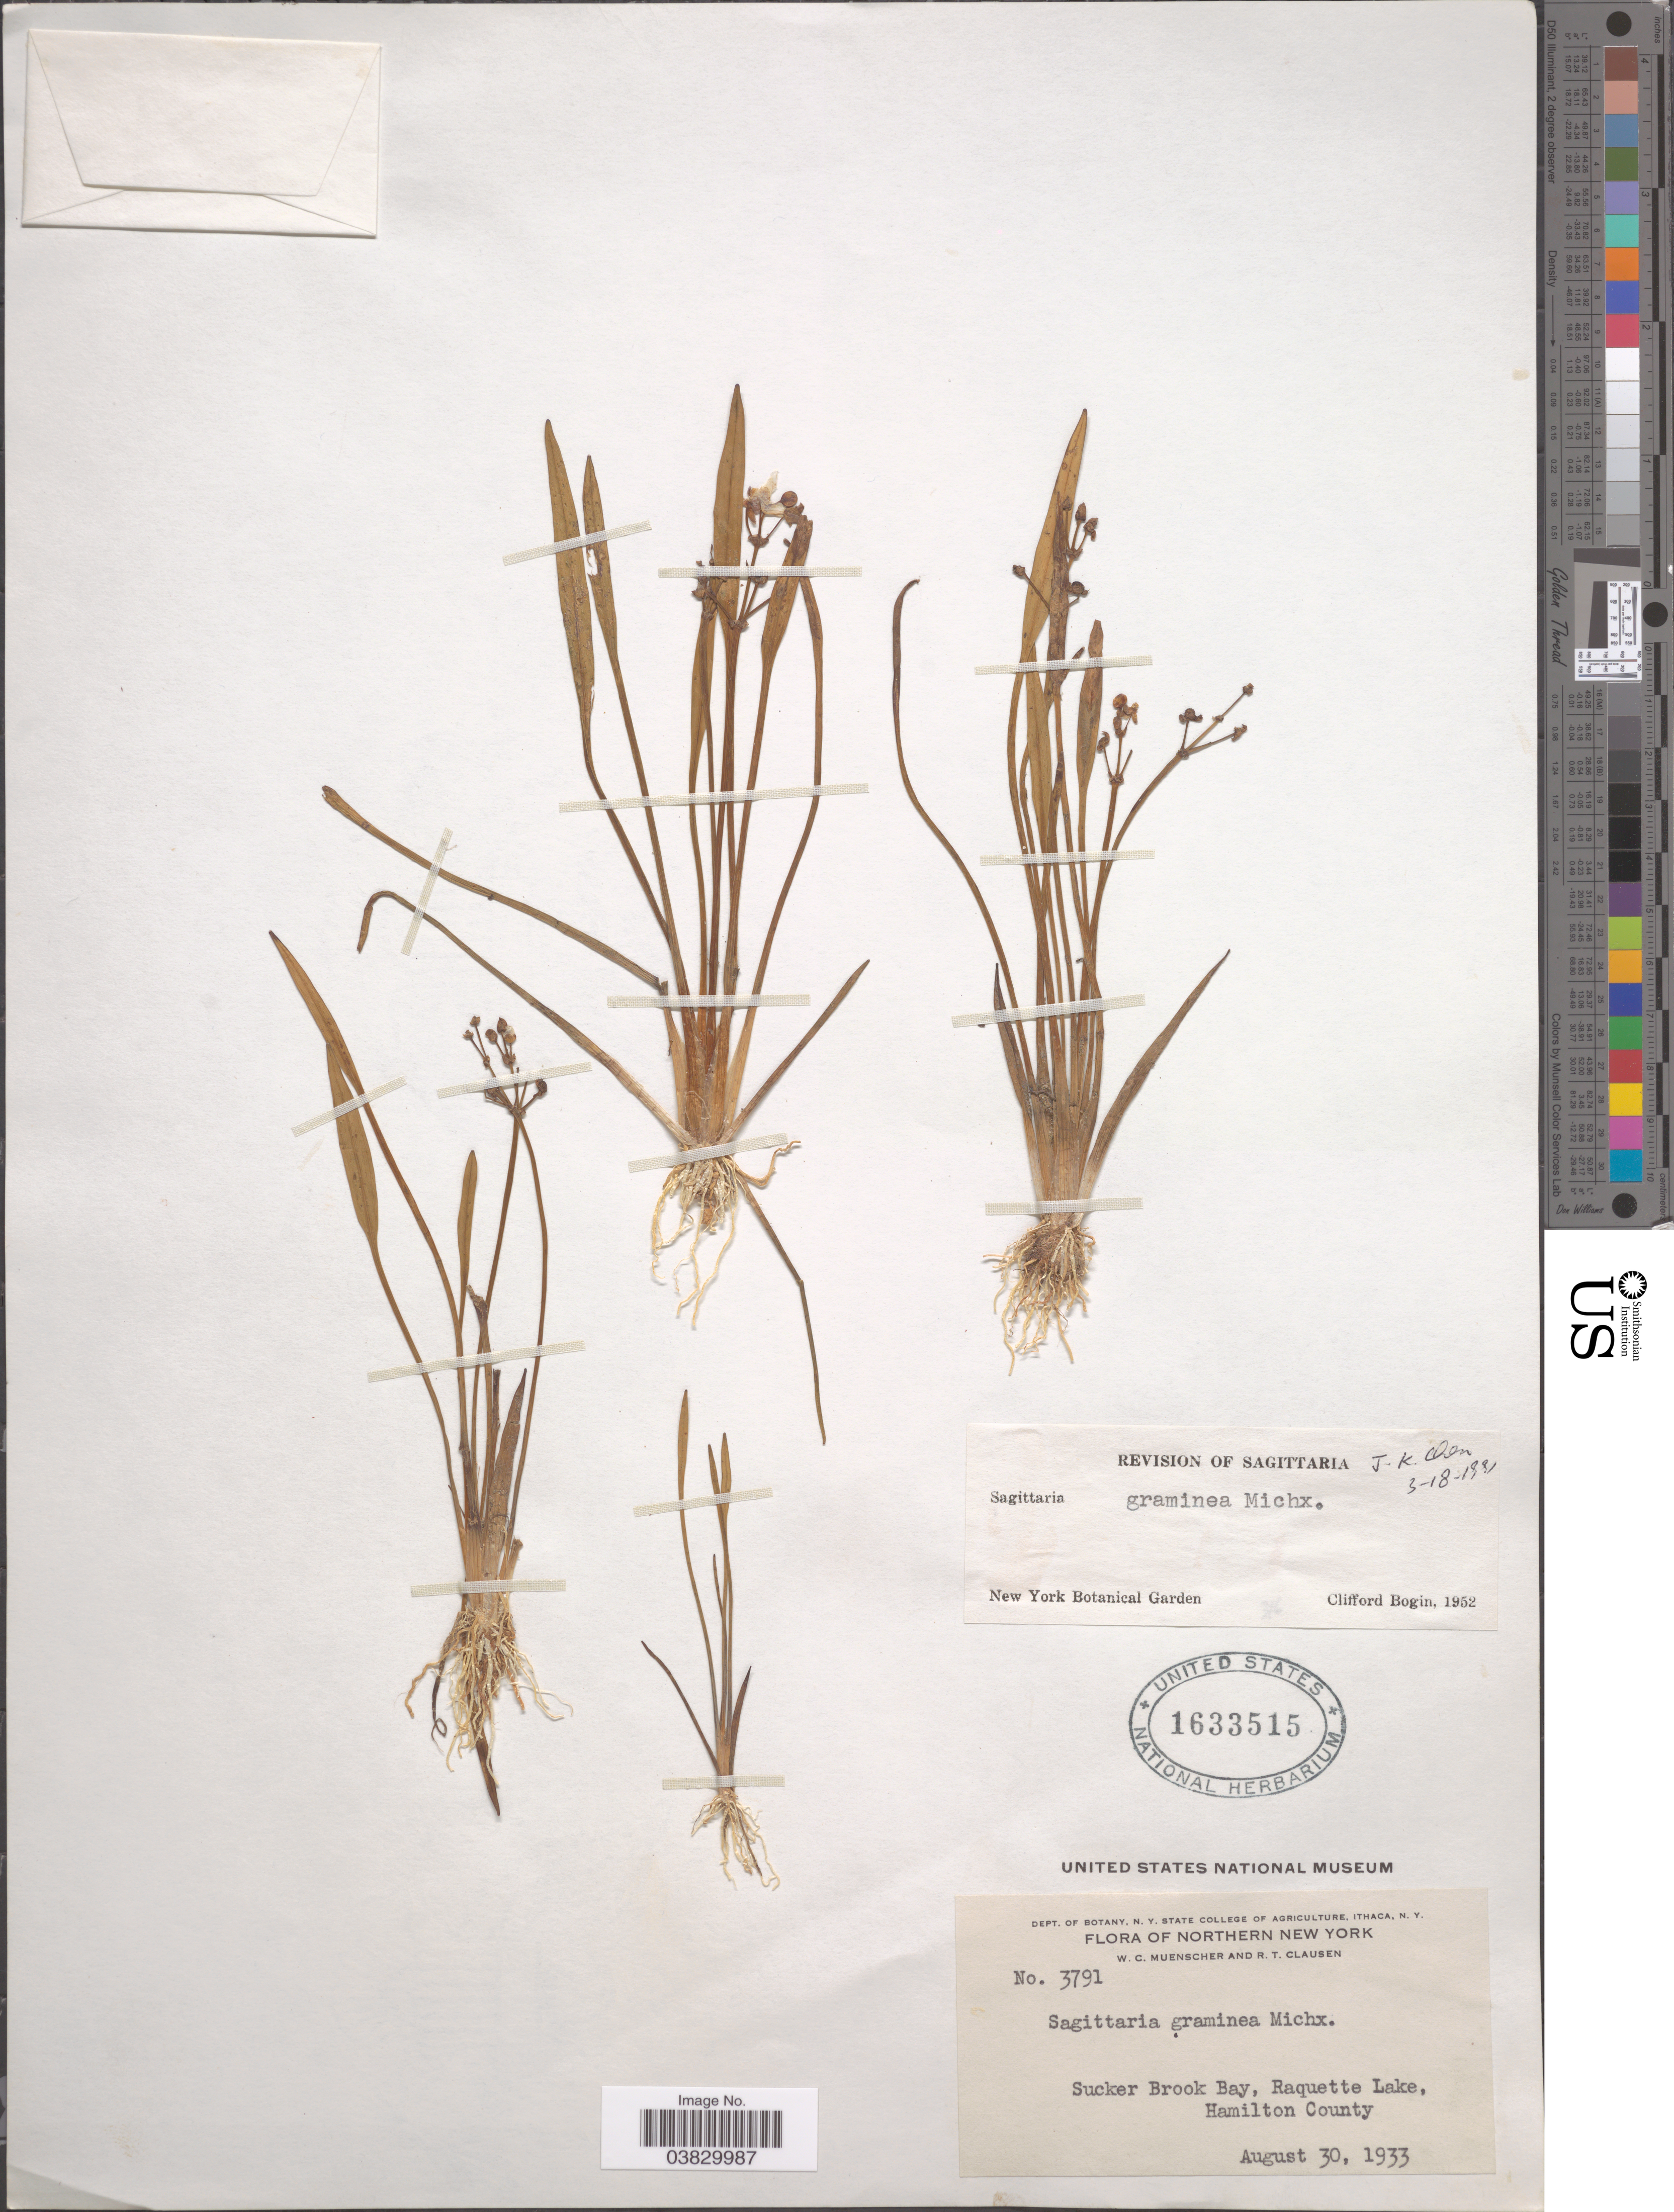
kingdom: Plantae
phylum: Tracheophyta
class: Liliopsida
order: Alismatales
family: Alismataceae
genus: Sagittaria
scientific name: Sagittaria graminea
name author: Michx.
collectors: W. Muenscher & R. T. Clausen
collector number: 3791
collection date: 1933-08-30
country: United States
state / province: New York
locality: Northern New York. Sucker Brook Bay, Raquette Lake, Hamilton County.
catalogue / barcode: US 1633515